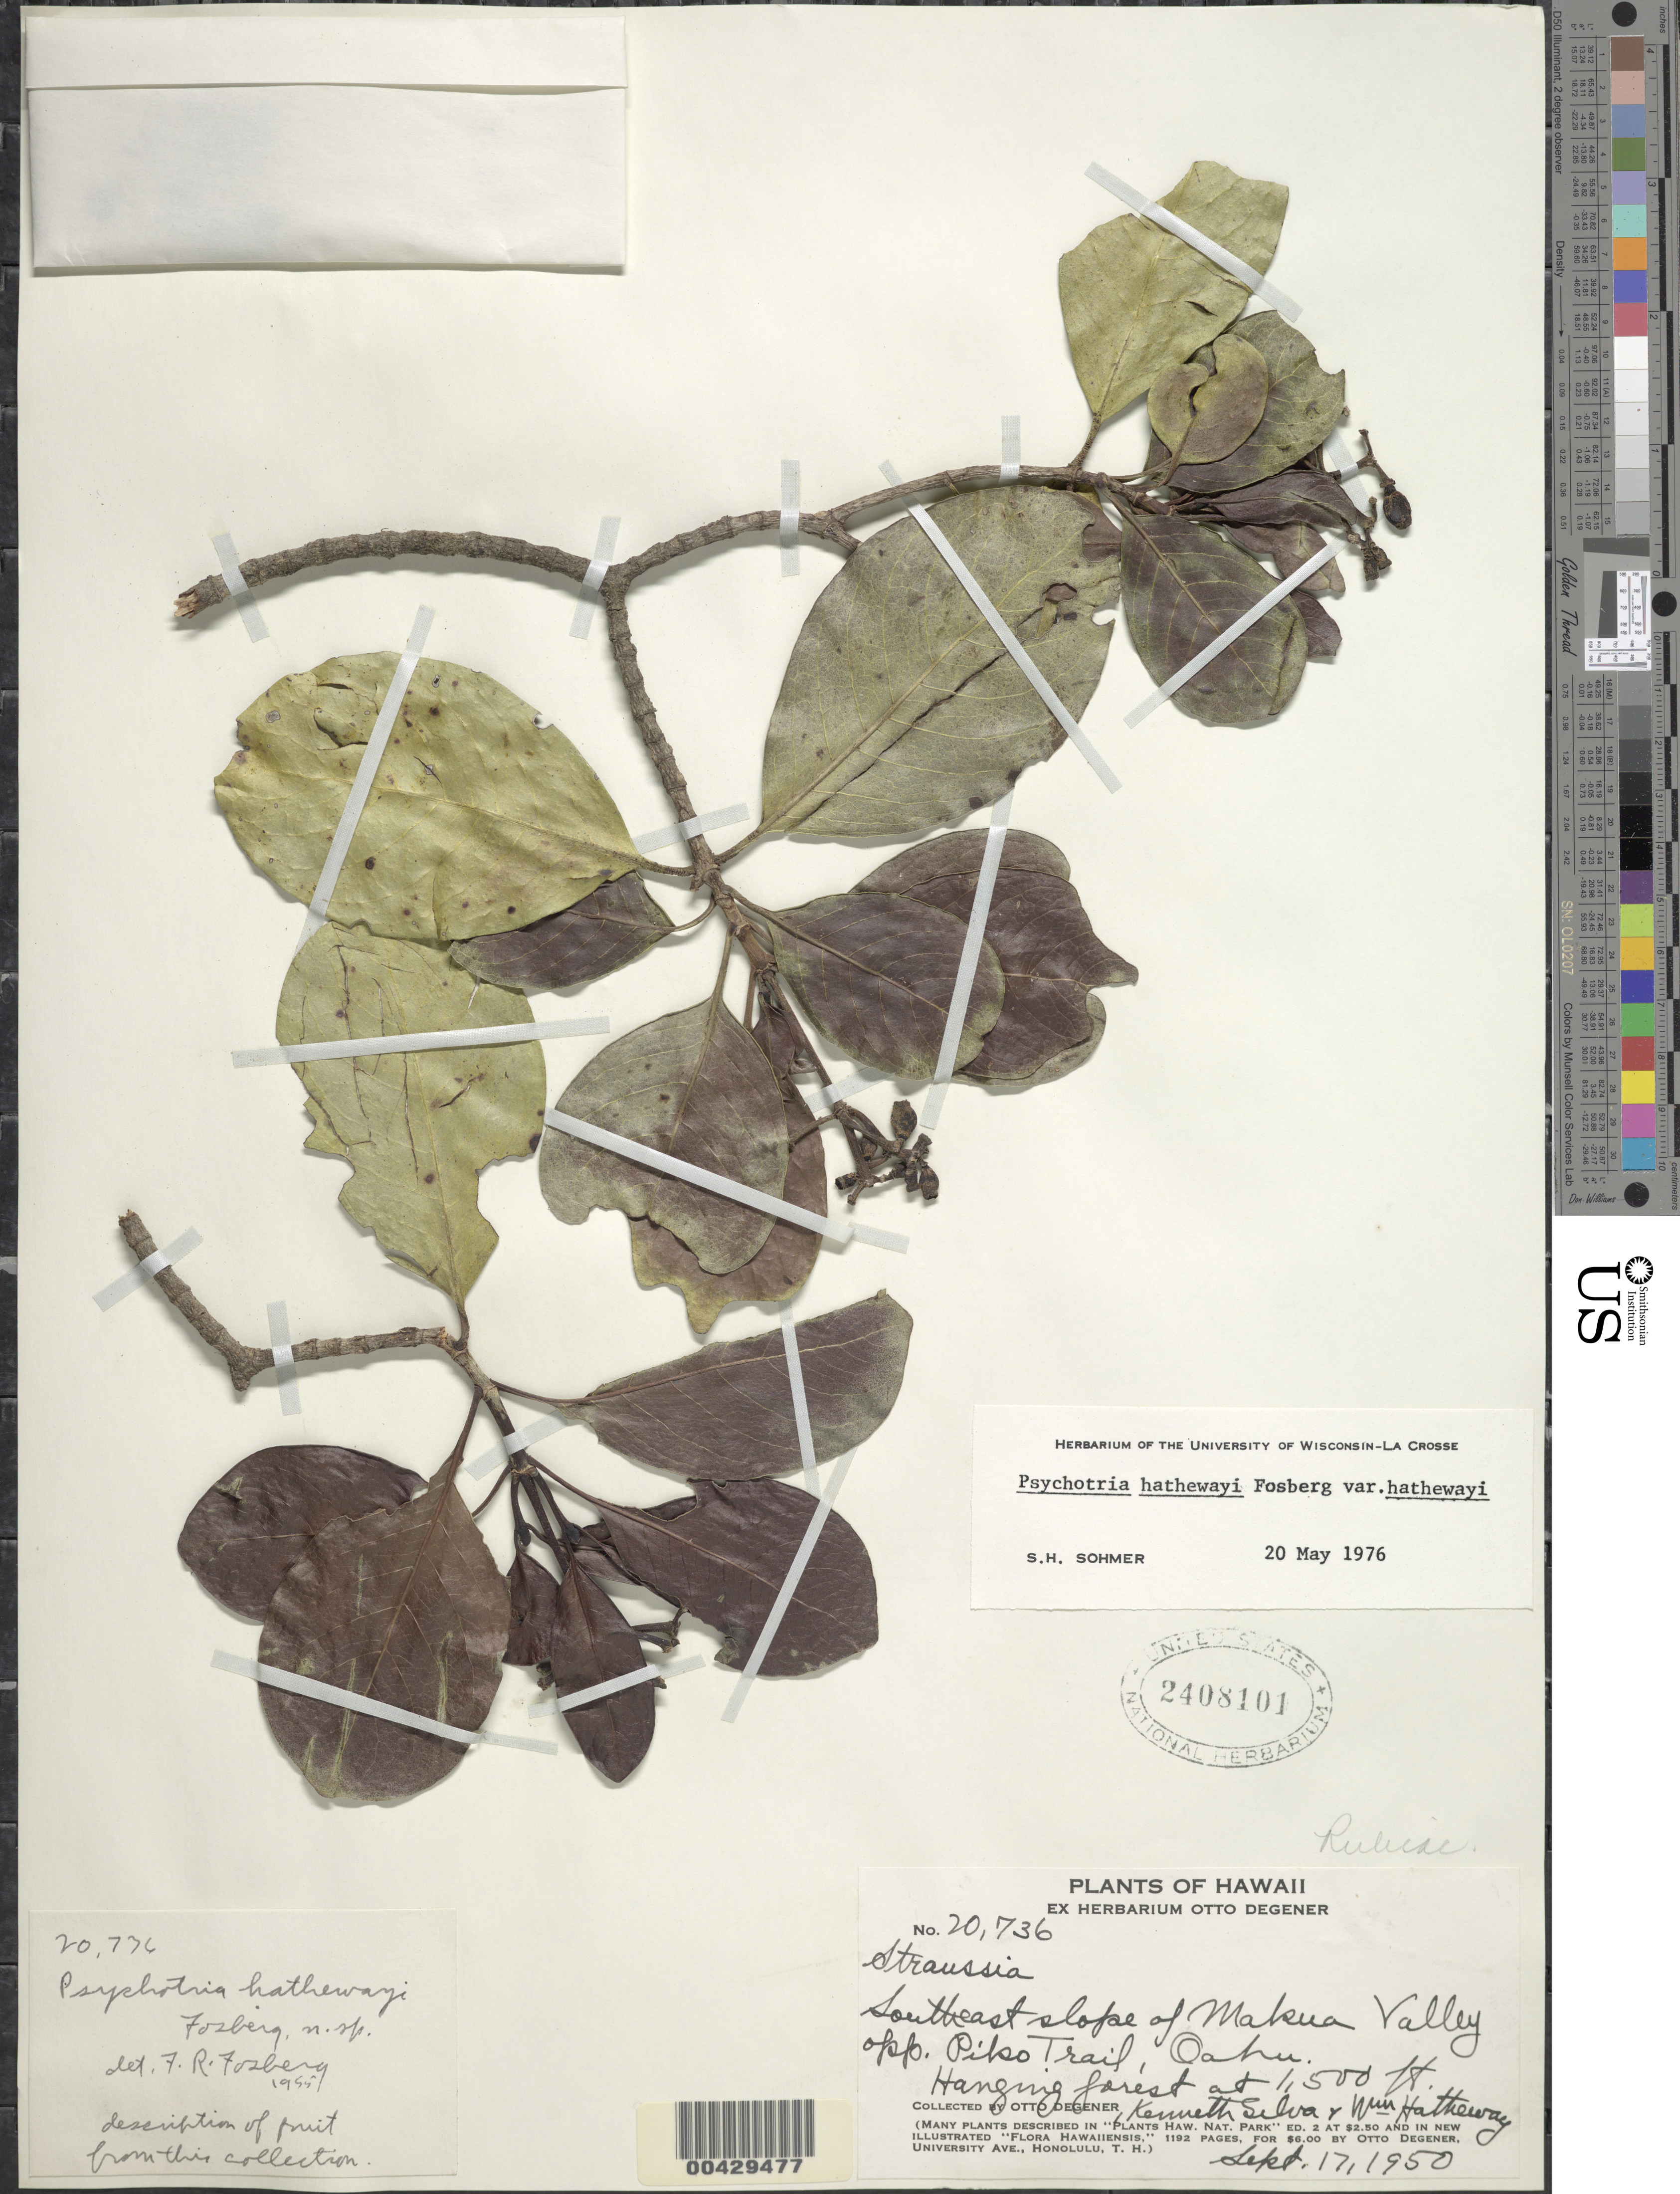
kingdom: Plantae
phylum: Tracheophyta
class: Magnoliopsida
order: Gentianales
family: Rubiaceae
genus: Psychotria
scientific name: Psychotria hathewayi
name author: Fosberg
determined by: Fosberg, F. R.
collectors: O. Degener, K. Silva & W. Hatheway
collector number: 20736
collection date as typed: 17 Sep 1950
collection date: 1950-09-17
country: United States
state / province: Hawaii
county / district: Honolulu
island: Oahu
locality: Southeast slope of Makua Valley, opposite Piko Trail.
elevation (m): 457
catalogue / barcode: US 2408101